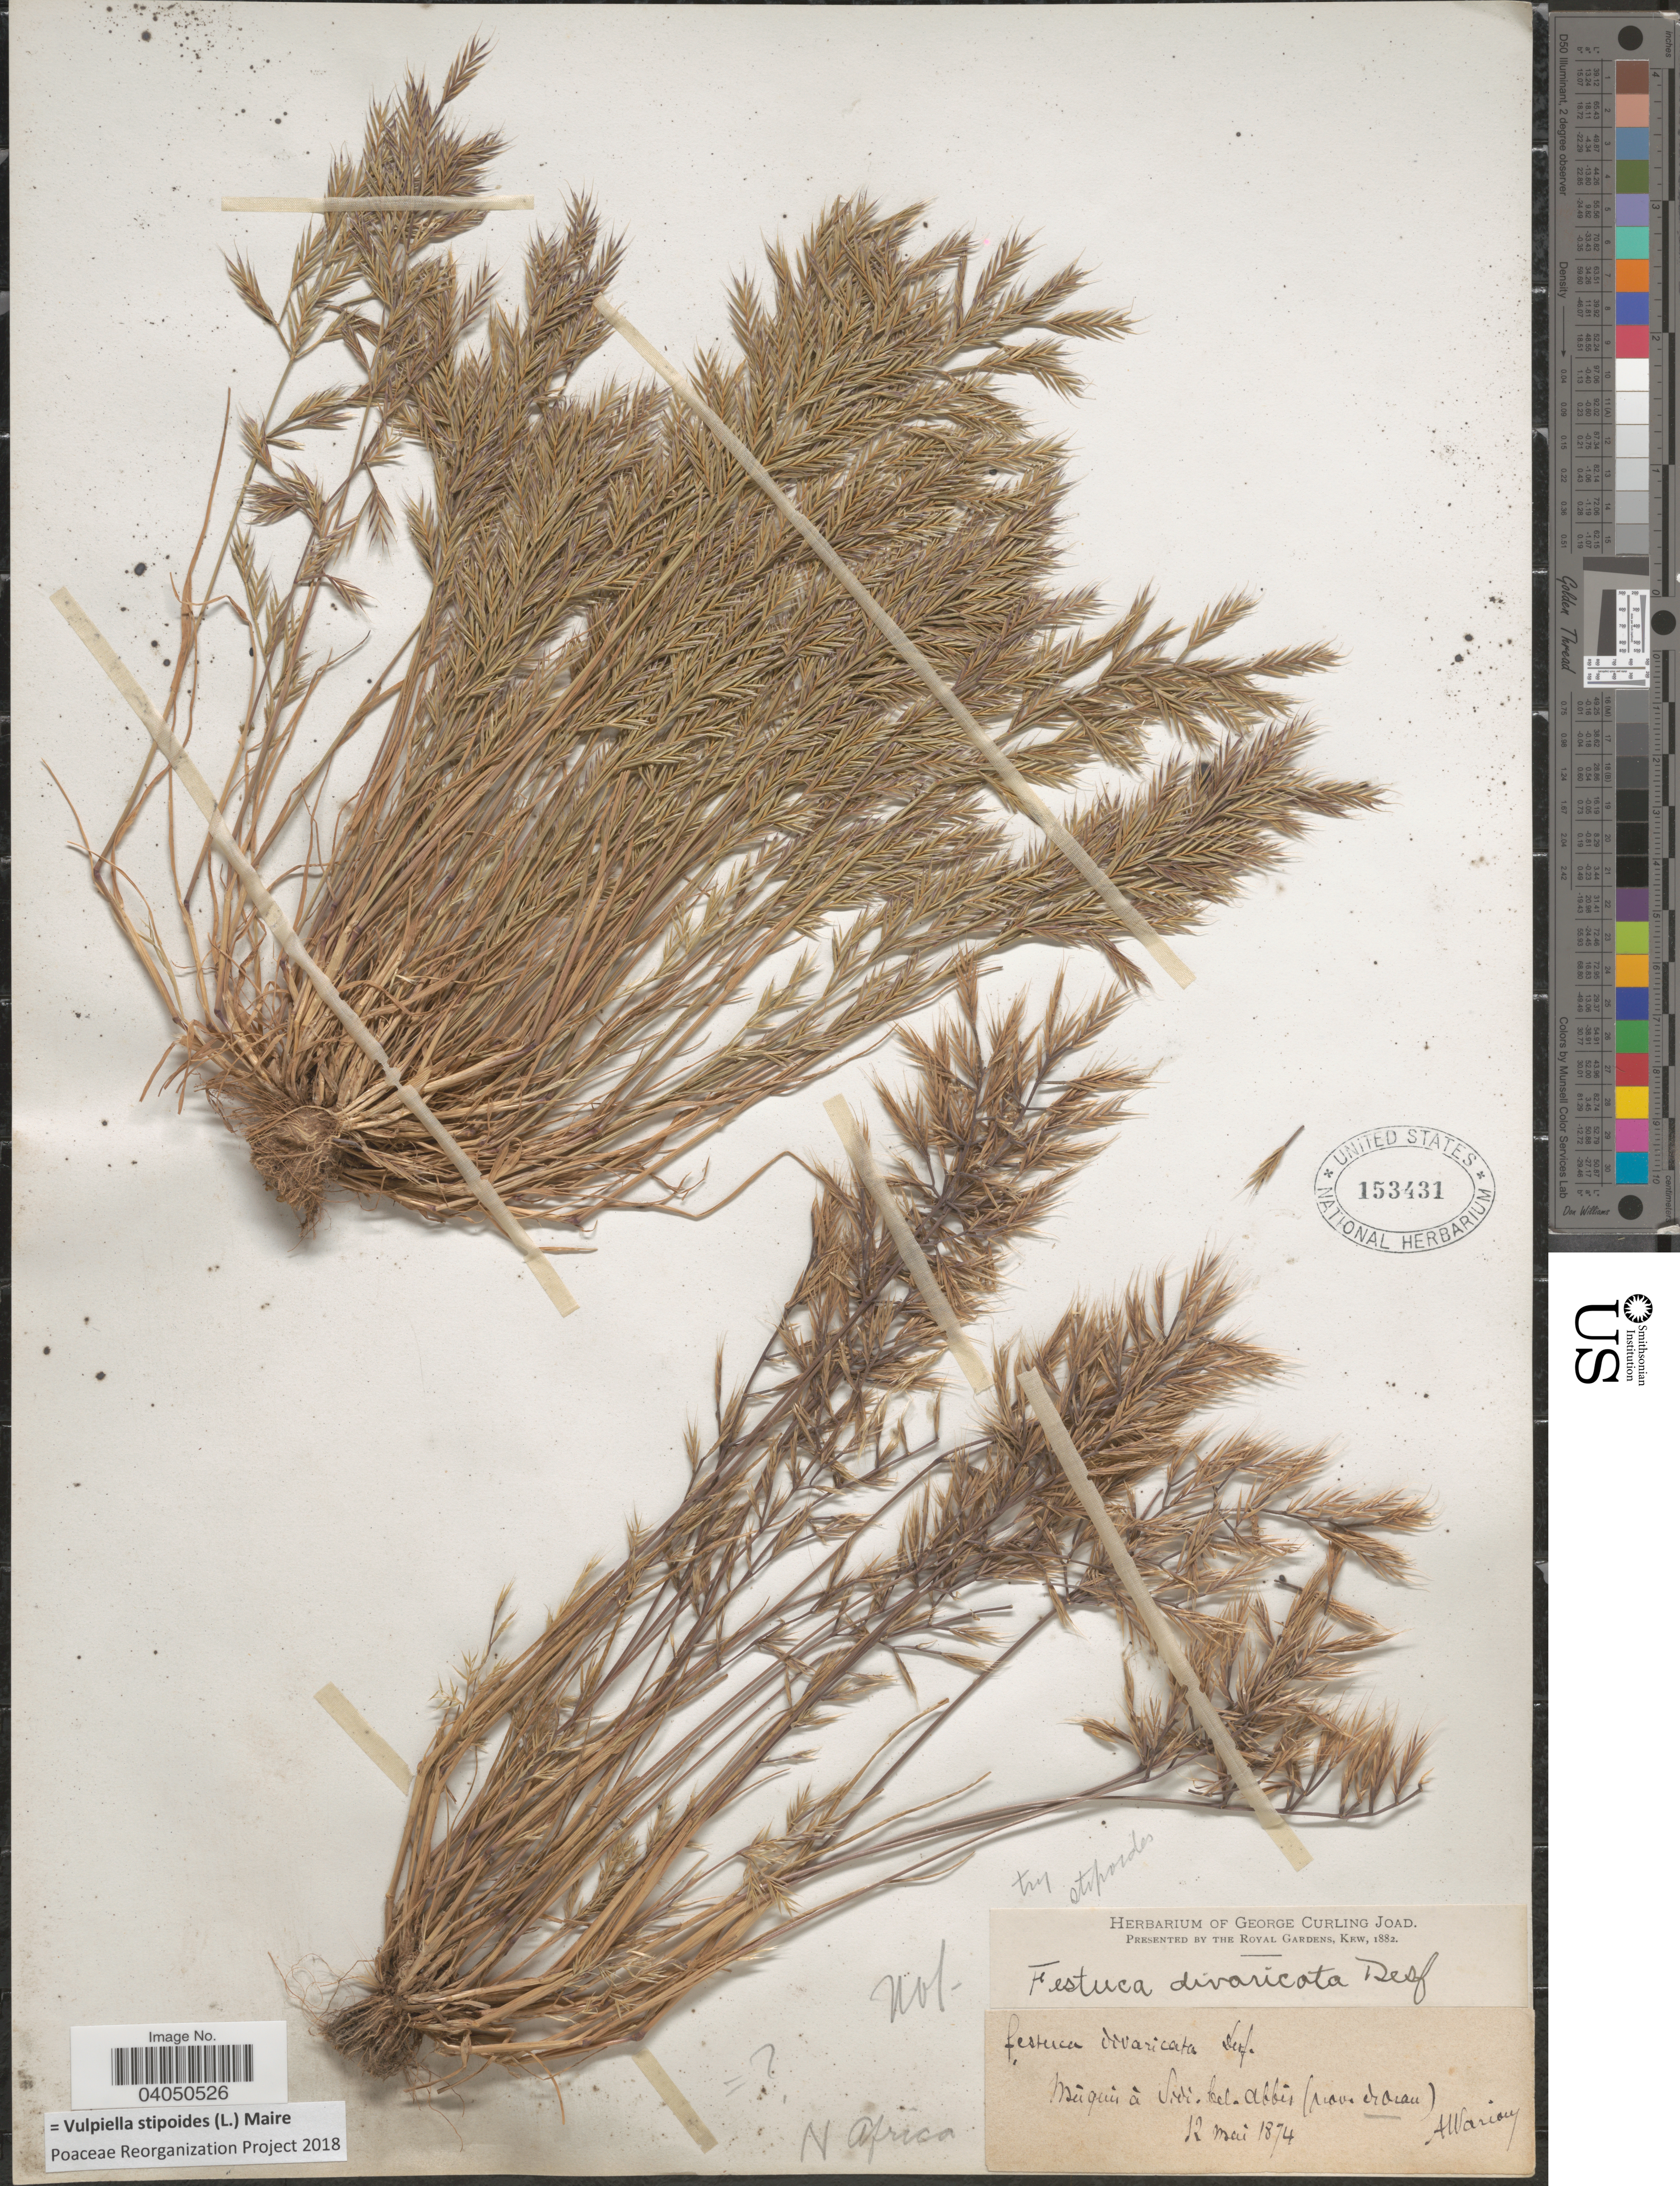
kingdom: Plantae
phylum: Tracheophyta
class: Liliopsida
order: Poales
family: Poaceae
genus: Vulpiella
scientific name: Vulpiella stipoides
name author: (L.) Maire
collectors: A. Warion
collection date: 1874-05-12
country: Algeria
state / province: Oran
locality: N. Africa. Màquis à Sidi-bel-Abbès (prov. de Oran).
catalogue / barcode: US 153431